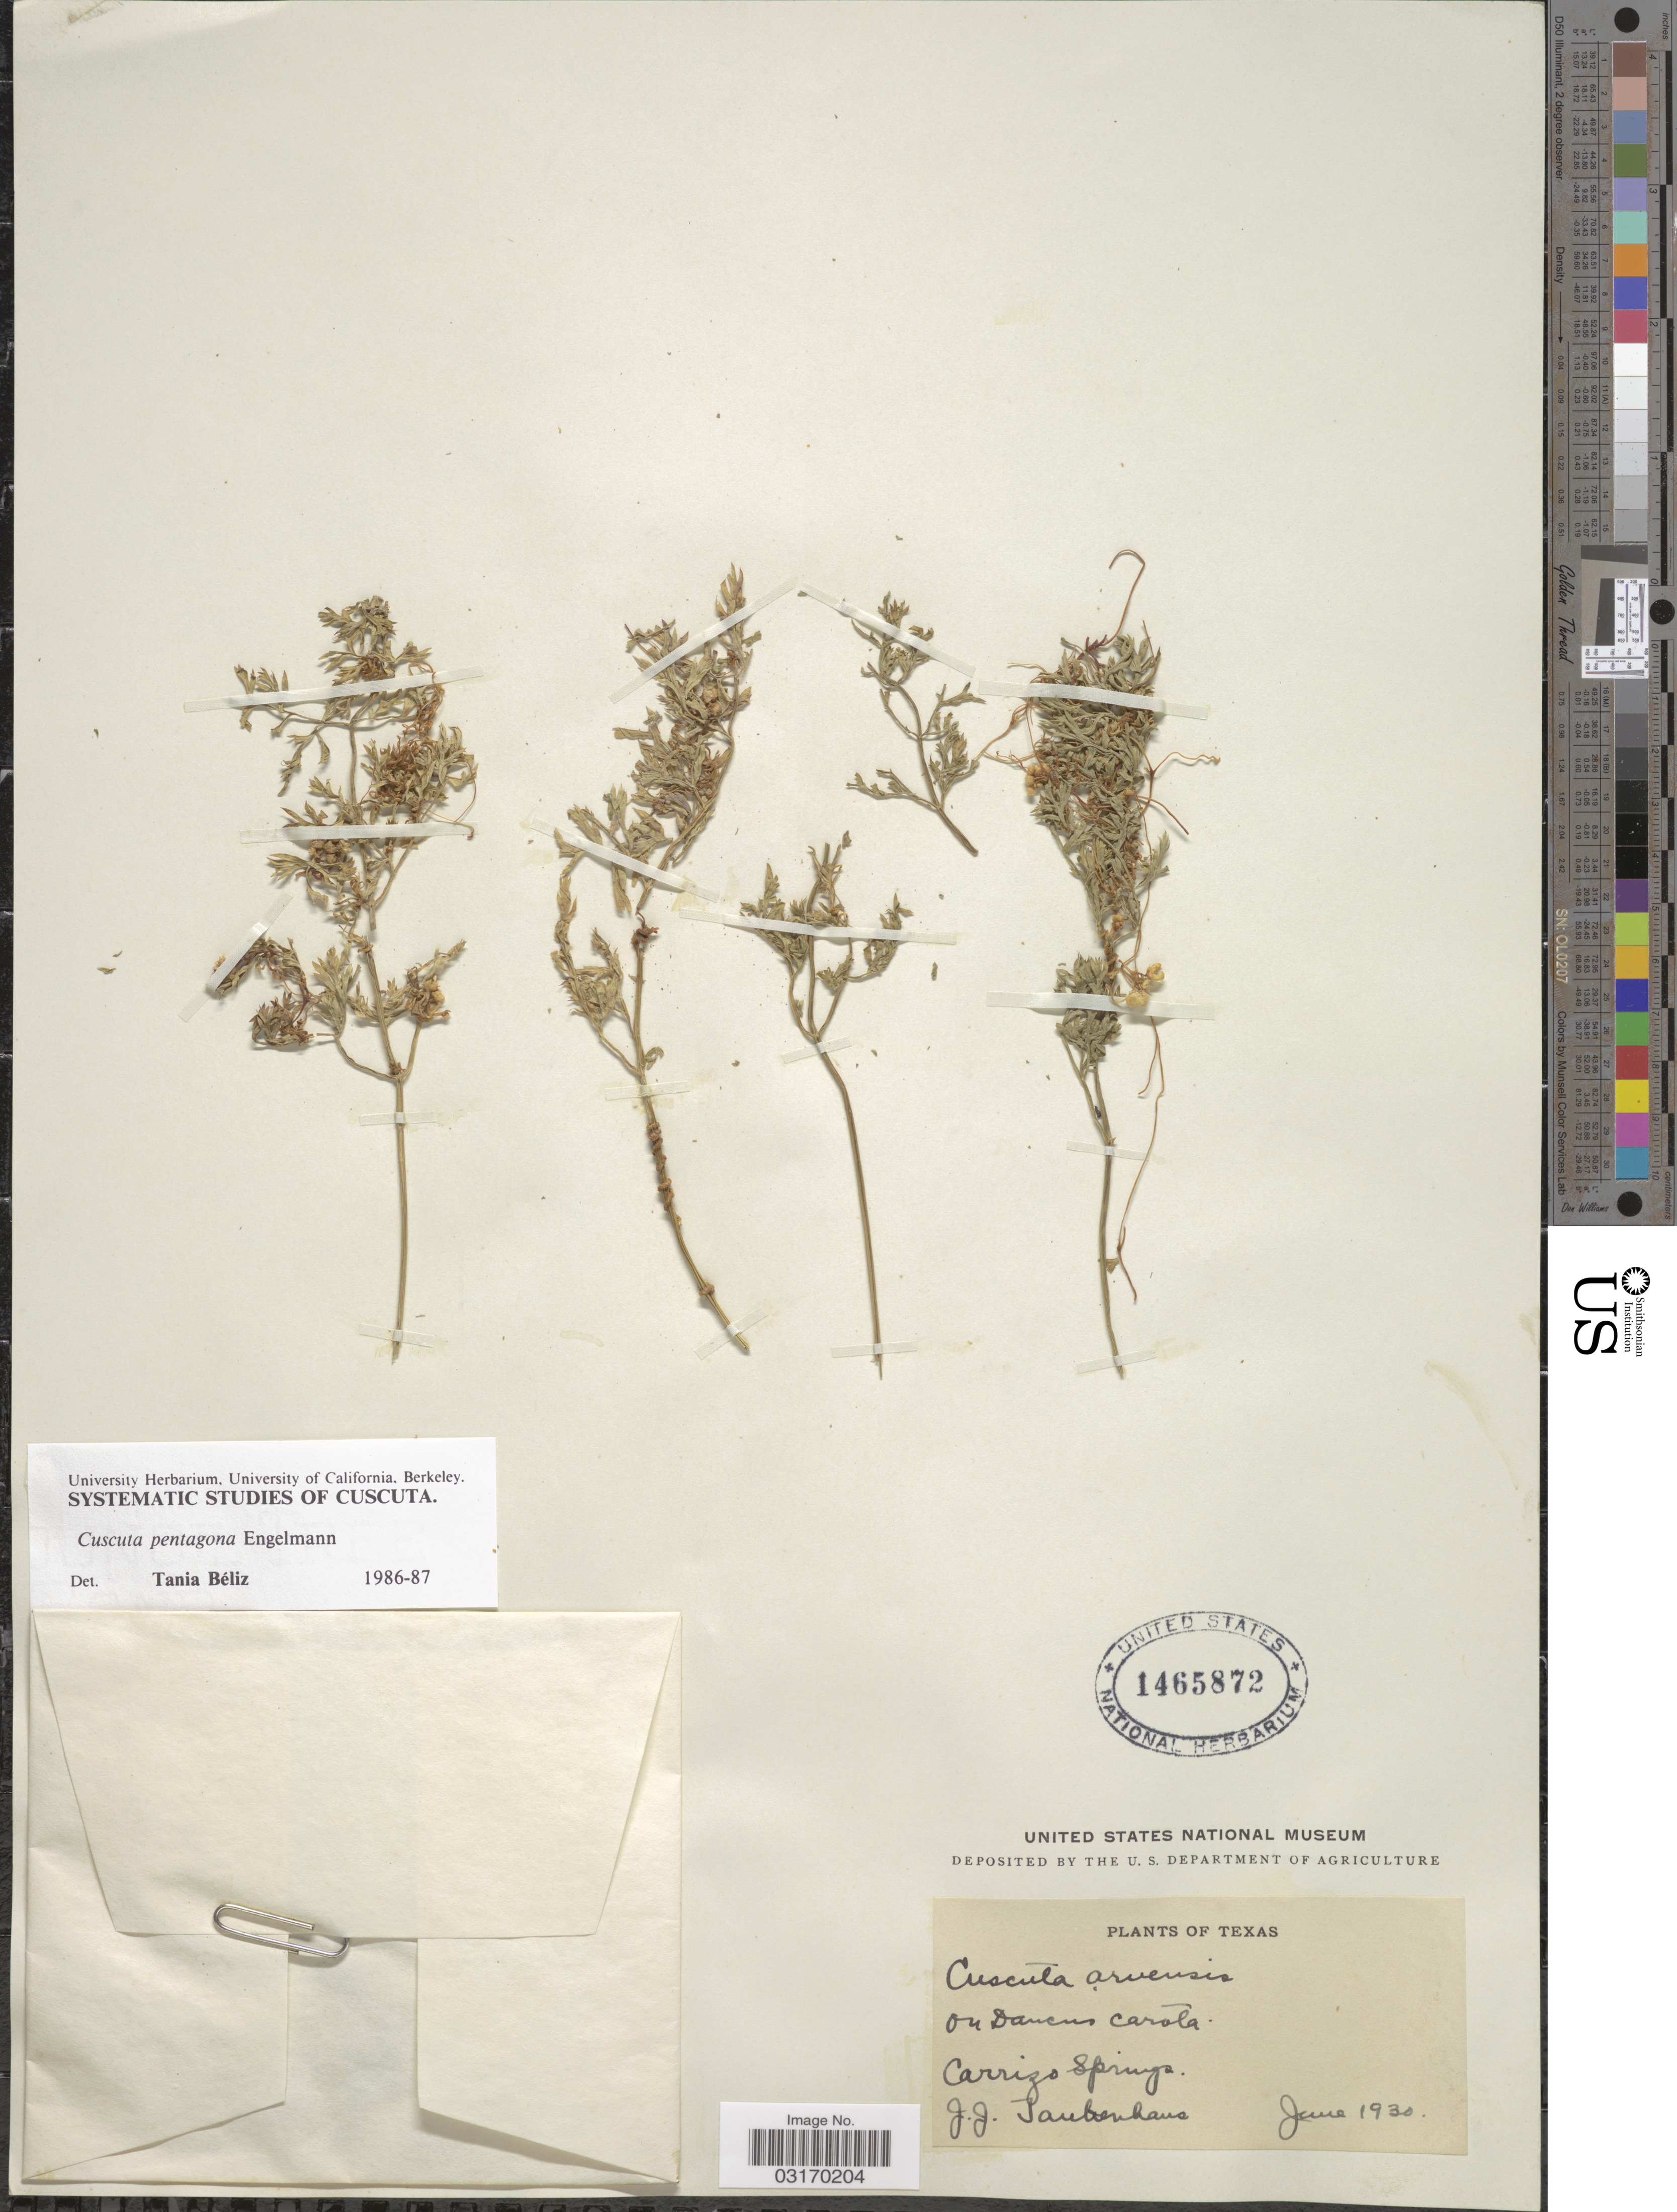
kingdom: Plantae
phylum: Tracheophyta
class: Magnoliopsida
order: Solanales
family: Convolvulaceae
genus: Cuscuta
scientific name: Cuscuta pentagona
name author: Engelm.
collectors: J. Taubenhaus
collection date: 1930-06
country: United States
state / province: Texas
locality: Carrizo Springs.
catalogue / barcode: US 1465872